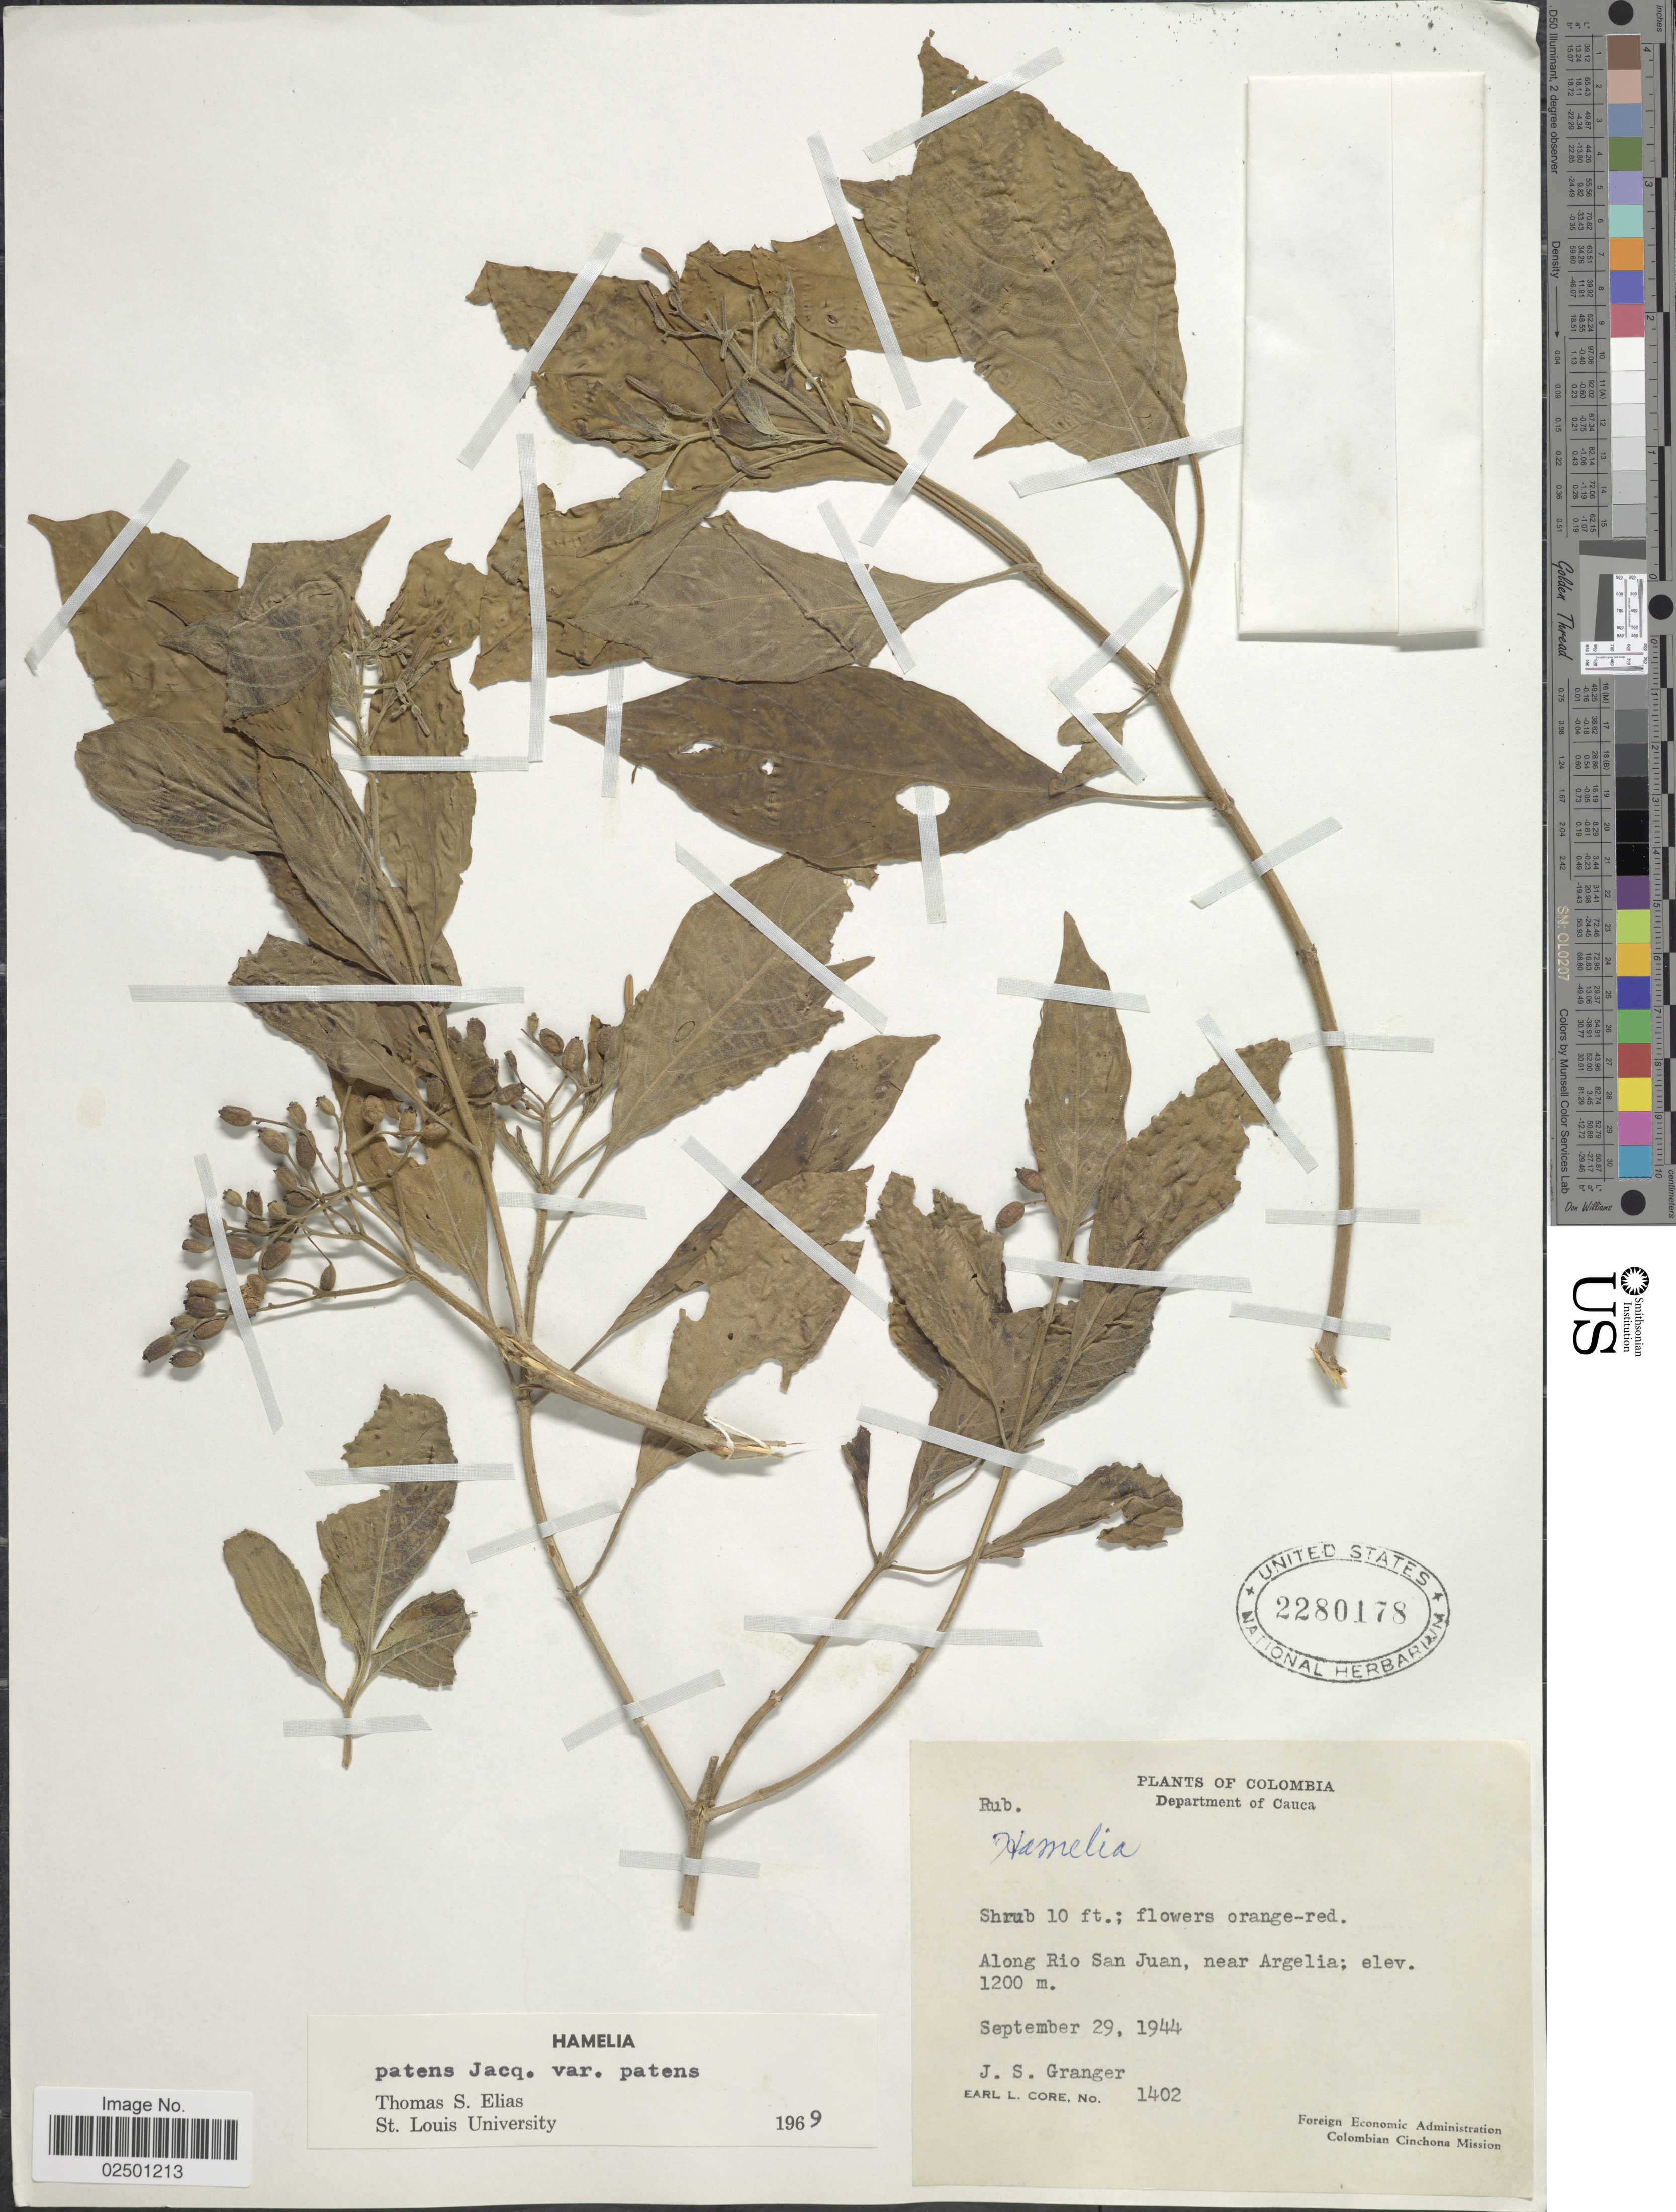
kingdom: Plantae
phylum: Tracheophyta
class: Magnoliopsida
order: Gentianales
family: Rubiaceae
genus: Hamelia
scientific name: Hamelia patens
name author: Jacq.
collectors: J. Granger & E. L. Core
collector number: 1402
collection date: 1944-09-29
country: Colombia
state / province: Cauca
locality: Department of Cauca. Along Rio San Juan, near Argelia.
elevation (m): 1200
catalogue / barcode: US 2280178